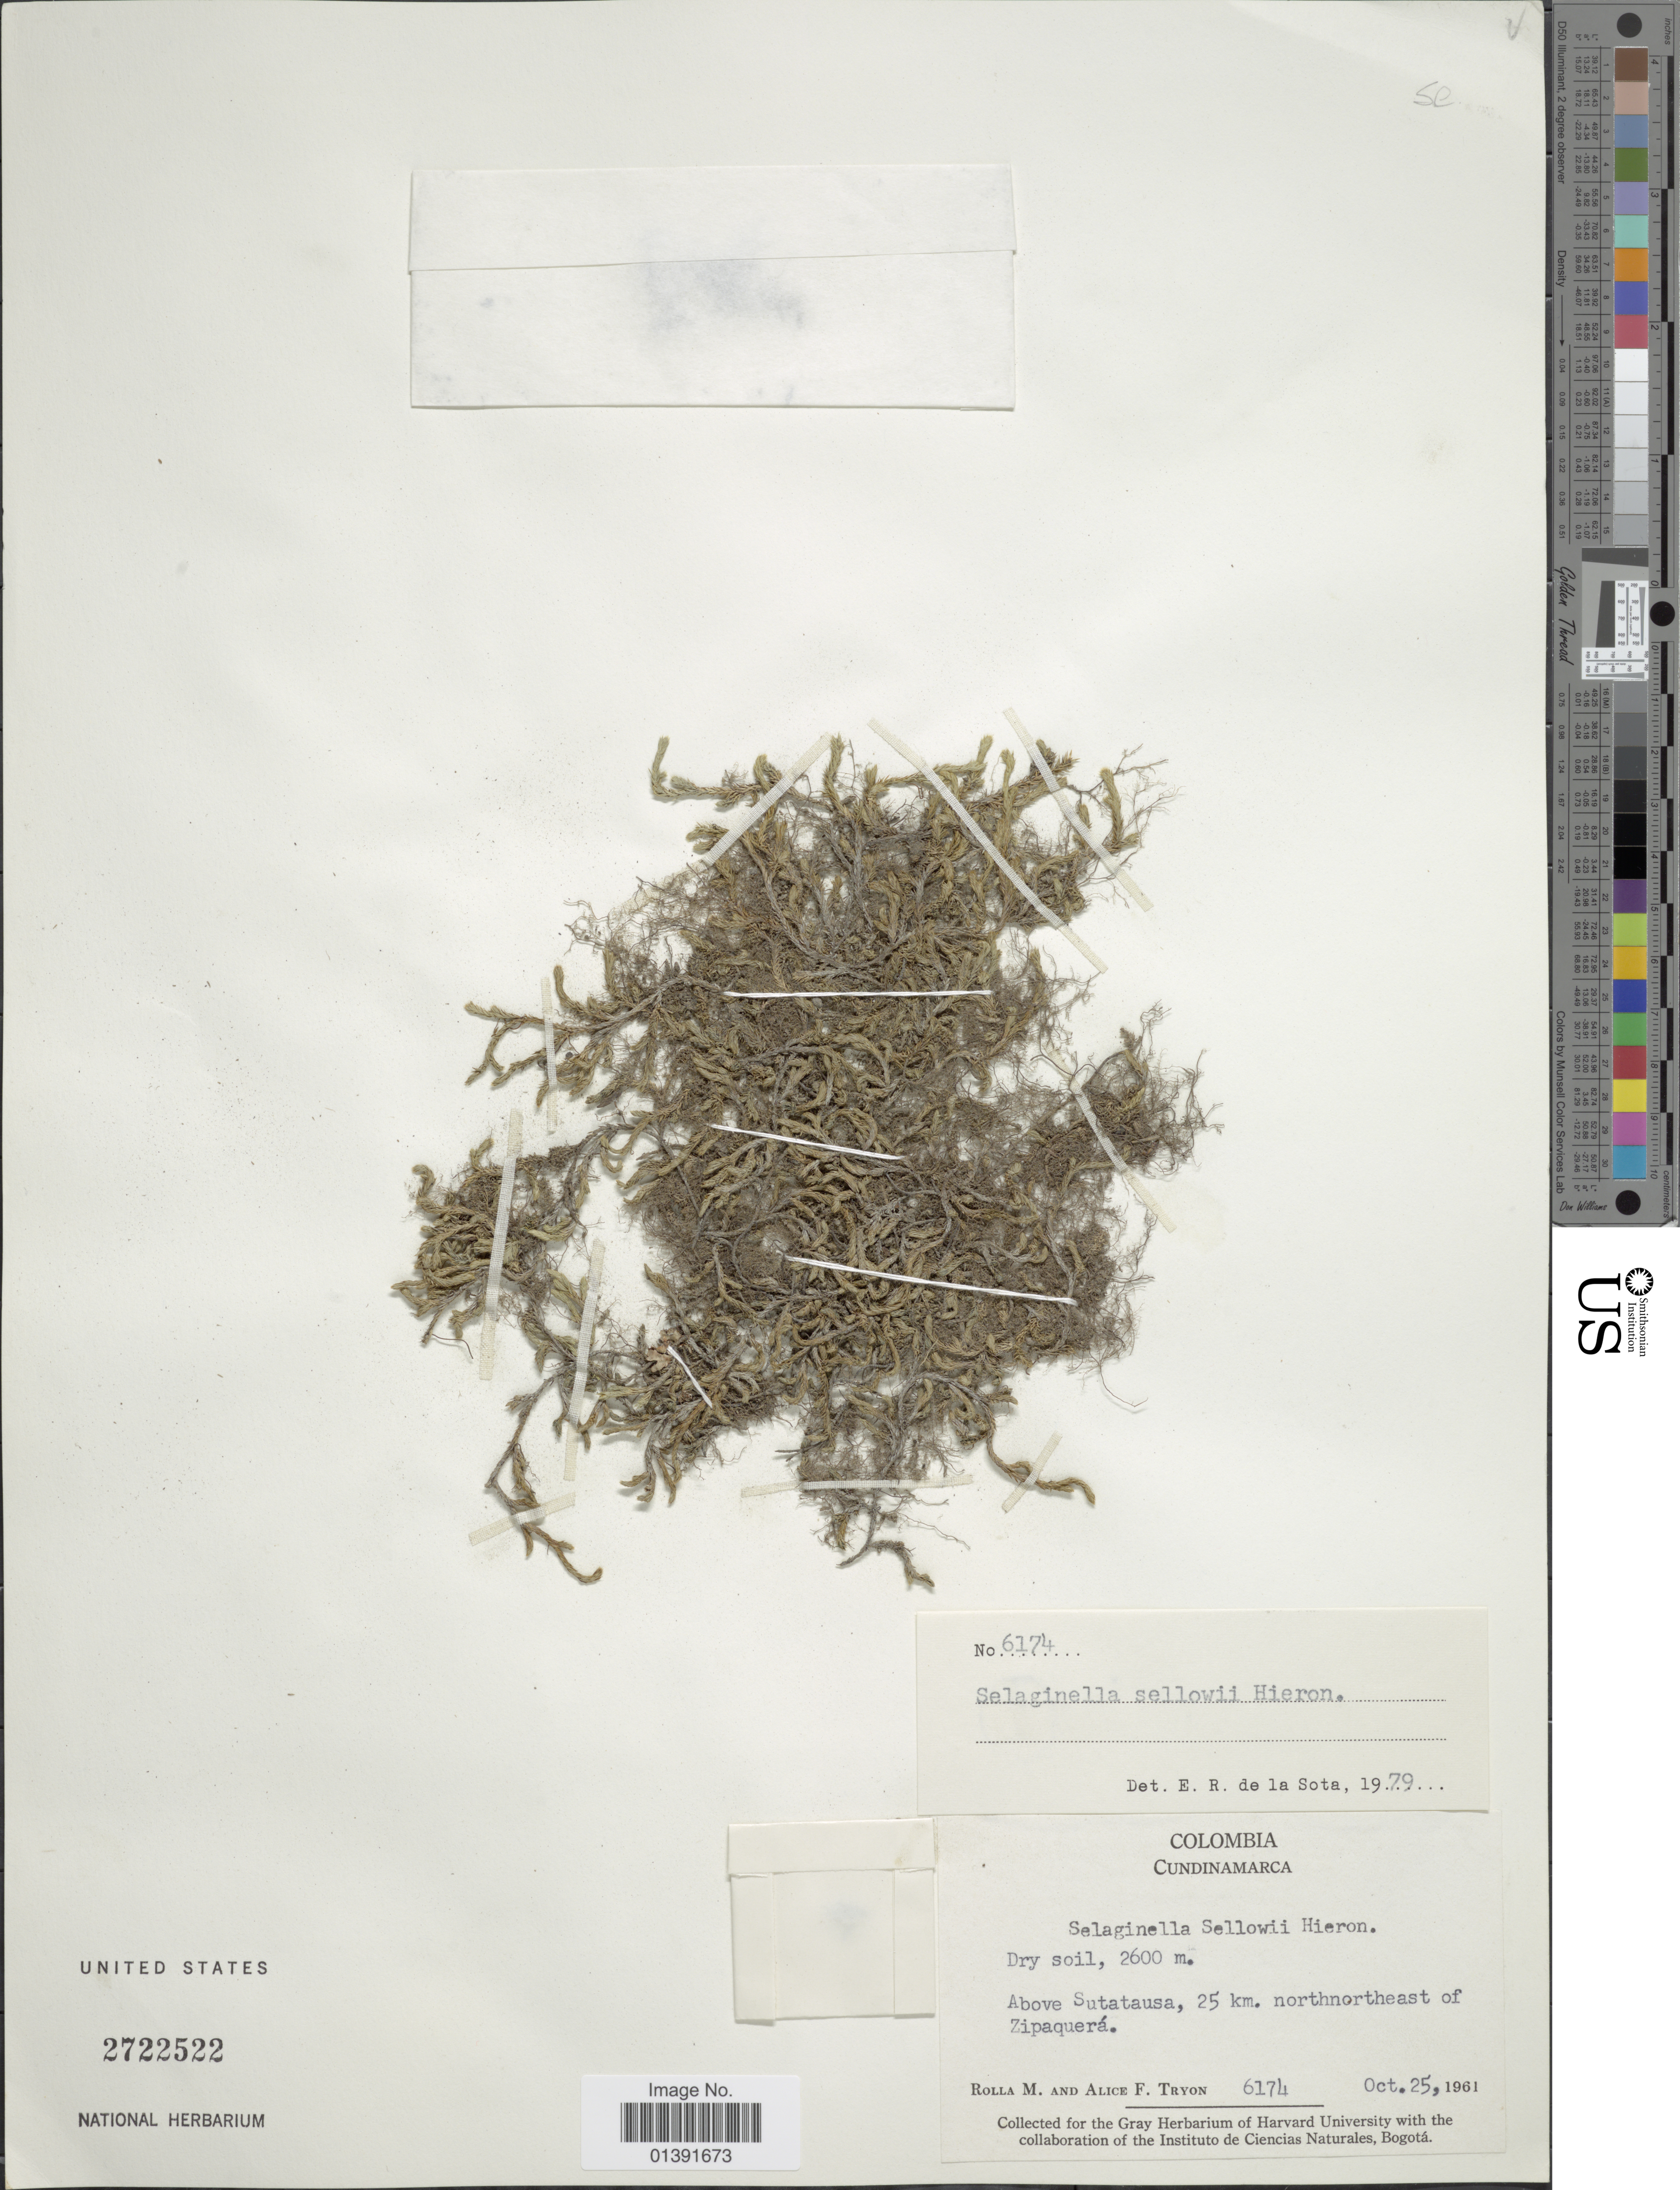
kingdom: Plantae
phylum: Tracheophyta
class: Lycopodiopsida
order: Selaginellales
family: Selaginellaceae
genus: Selaginella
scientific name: Selaginella sellowii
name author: Hieron.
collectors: R. M. Tryon & A. F. Tryon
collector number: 6174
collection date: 1961-10-25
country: Colombia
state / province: Cundinamarca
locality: Above Sutatausa, 25 km northnortheast of Zipaquerá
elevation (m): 2600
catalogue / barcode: US 2722522